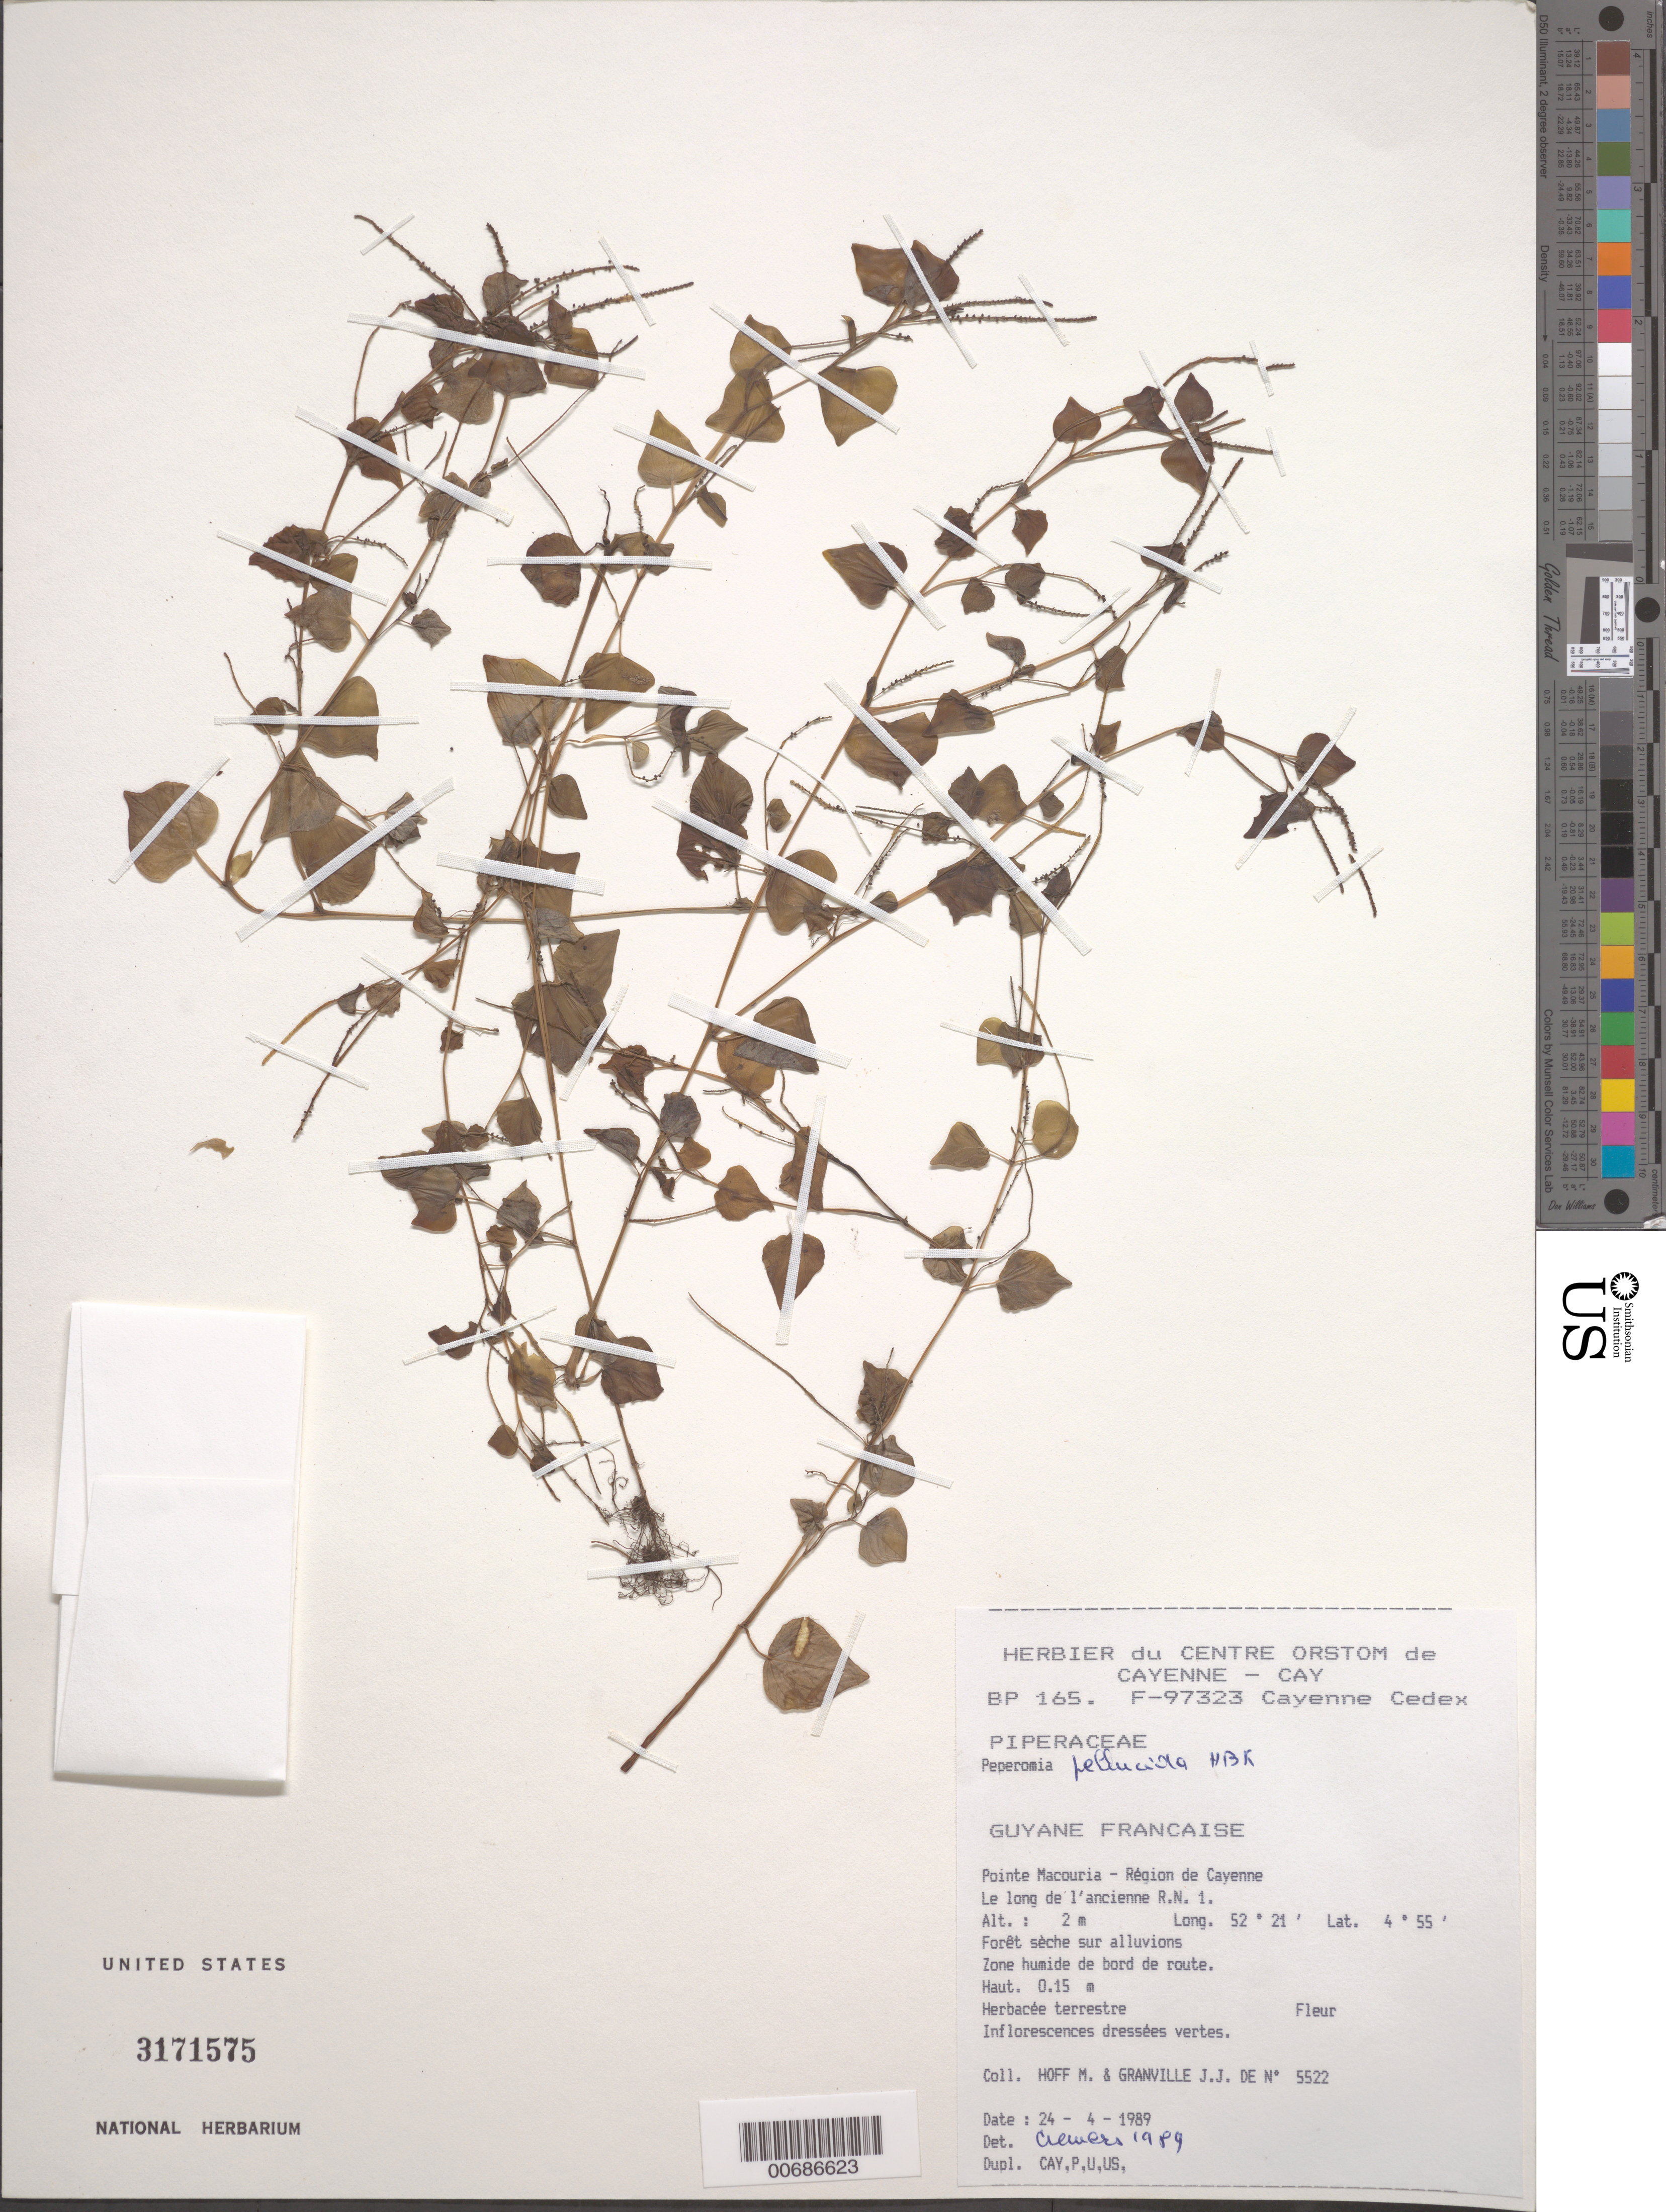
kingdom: Plantae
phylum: Tracheophyta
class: Magnoliopsida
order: Piperales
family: Piperaceae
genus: Peperomia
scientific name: Peperomia pellucida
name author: (L.) Kunth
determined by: Cremers, Georges A.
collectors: M. Hoff & J.-J. de Granville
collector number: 5522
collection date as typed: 24-Apr-89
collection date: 1989-04-24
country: French Guiana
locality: Pointe Macouria, région de Cayenne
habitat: Forêt seche sur alluvions. Zone humide de bord de route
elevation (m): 2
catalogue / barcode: US 3171575